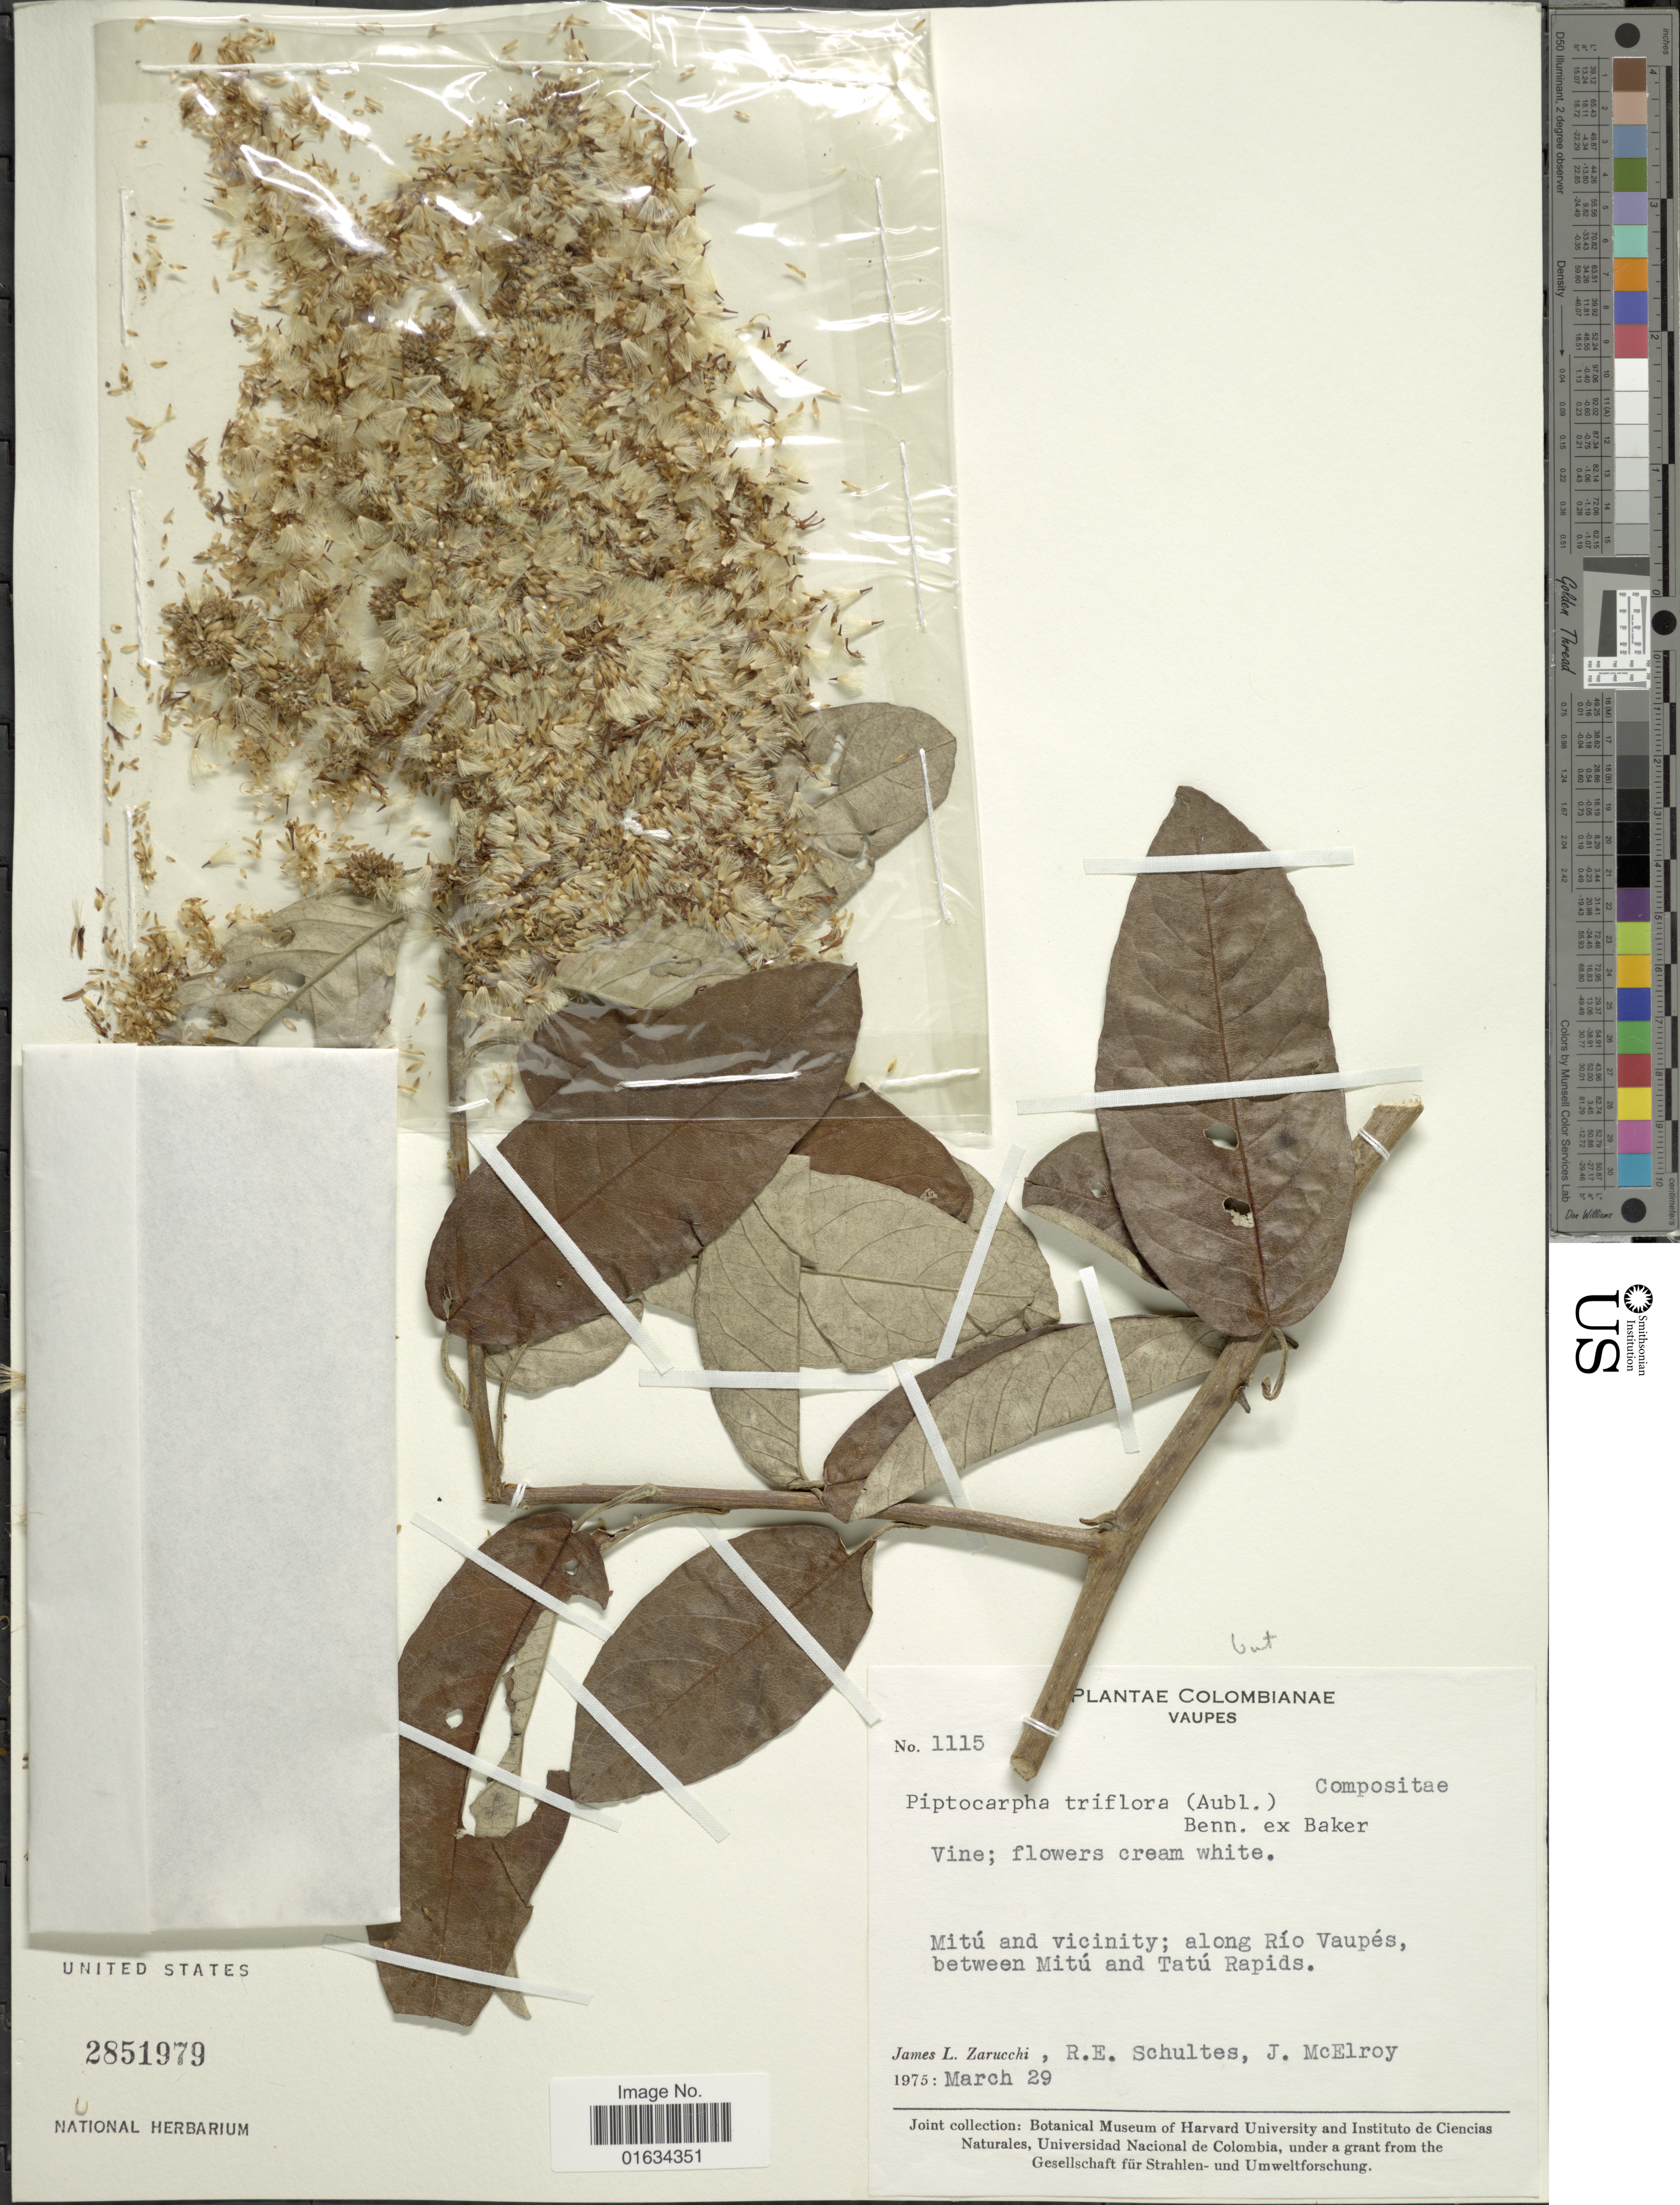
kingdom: Plantae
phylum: Tracheophyta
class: Magnoliopsida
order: Asterales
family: Asteraceae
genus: Piptocarpha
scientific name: Piptocarpha triflora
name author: (Aubl.) Benn. ex Baker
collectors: J. L. Zarucchi, R. E. Schultes & J. B. McElroy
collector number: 1115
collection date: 1975-03-29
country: Colombia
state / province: Vaupés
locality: Mitú and vicinity; along Río Vaupés, between Mitú and Tatú Rapids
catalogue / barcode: US 2851979